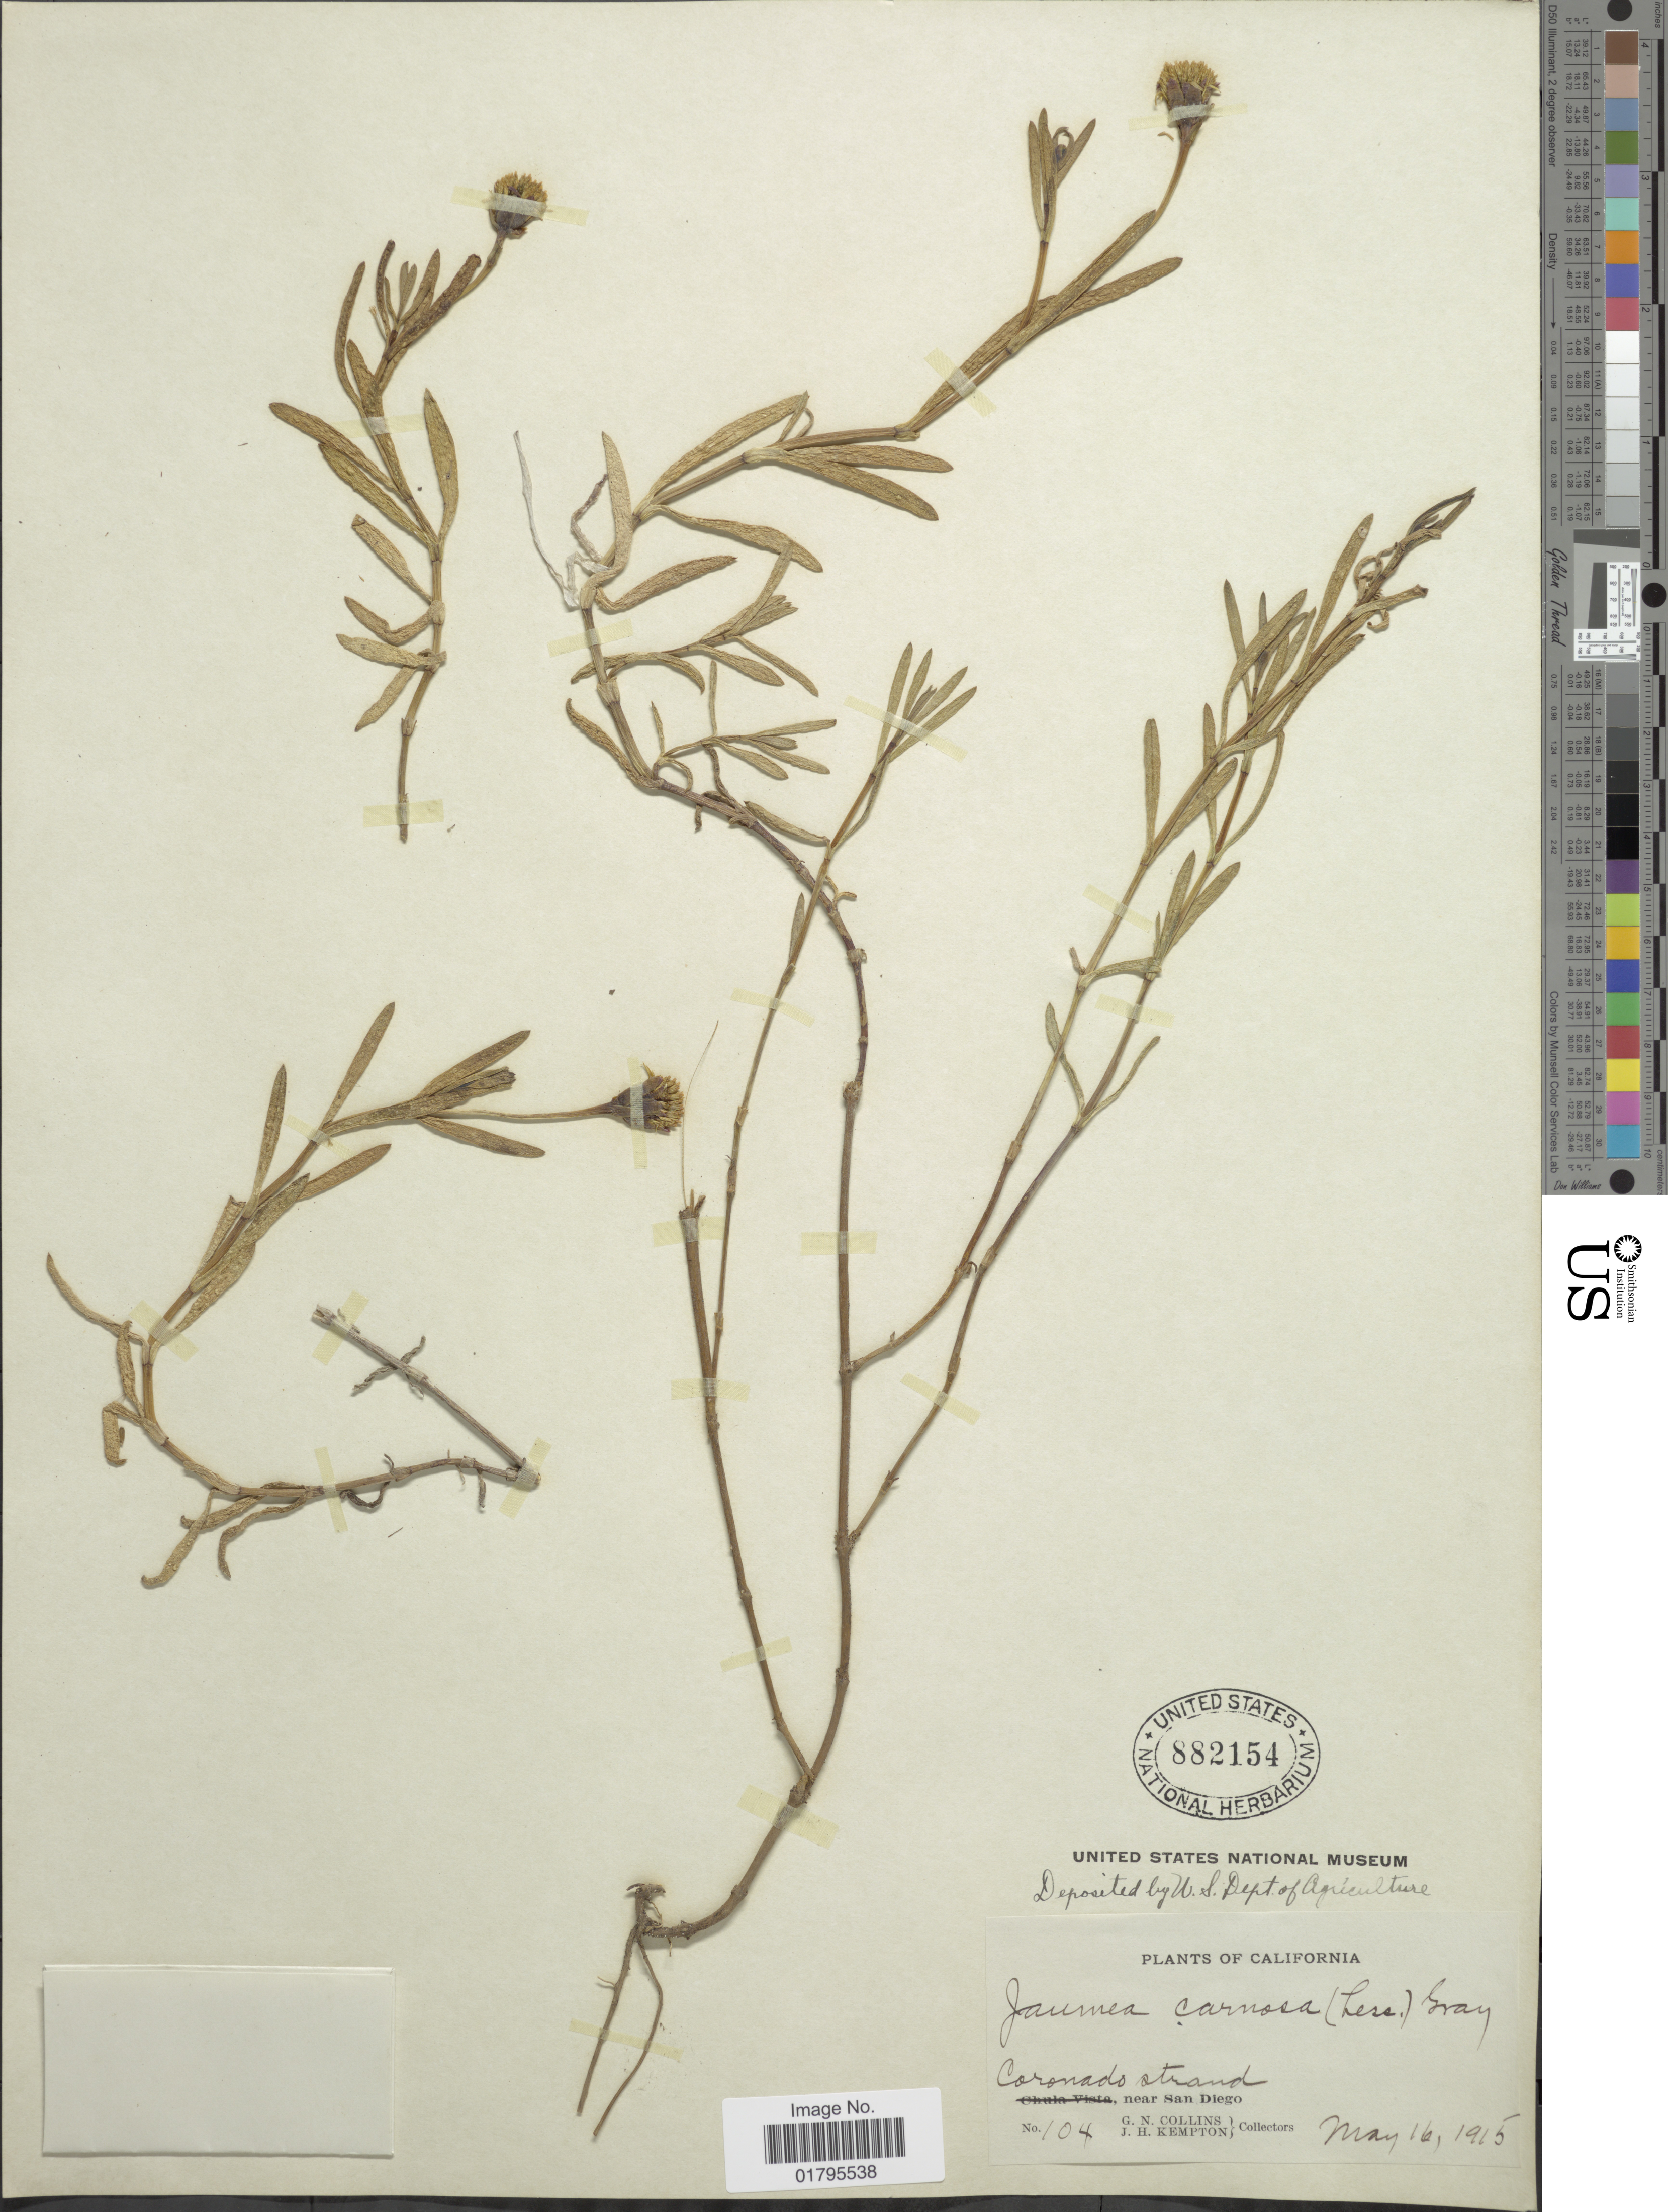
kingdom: Plantae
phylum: Tracheophyta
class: Magnoliopsida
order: Asterales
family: Asteraceae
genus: Jaumea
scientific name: Jaumea carnosa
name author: (Less.) A. Gray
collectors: G. Collins & J. H. Kempton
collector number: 104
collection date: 1915-05-16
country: United States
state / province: California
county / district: San Diego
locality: Coronado strand, near San Diego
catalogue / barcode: US 882154